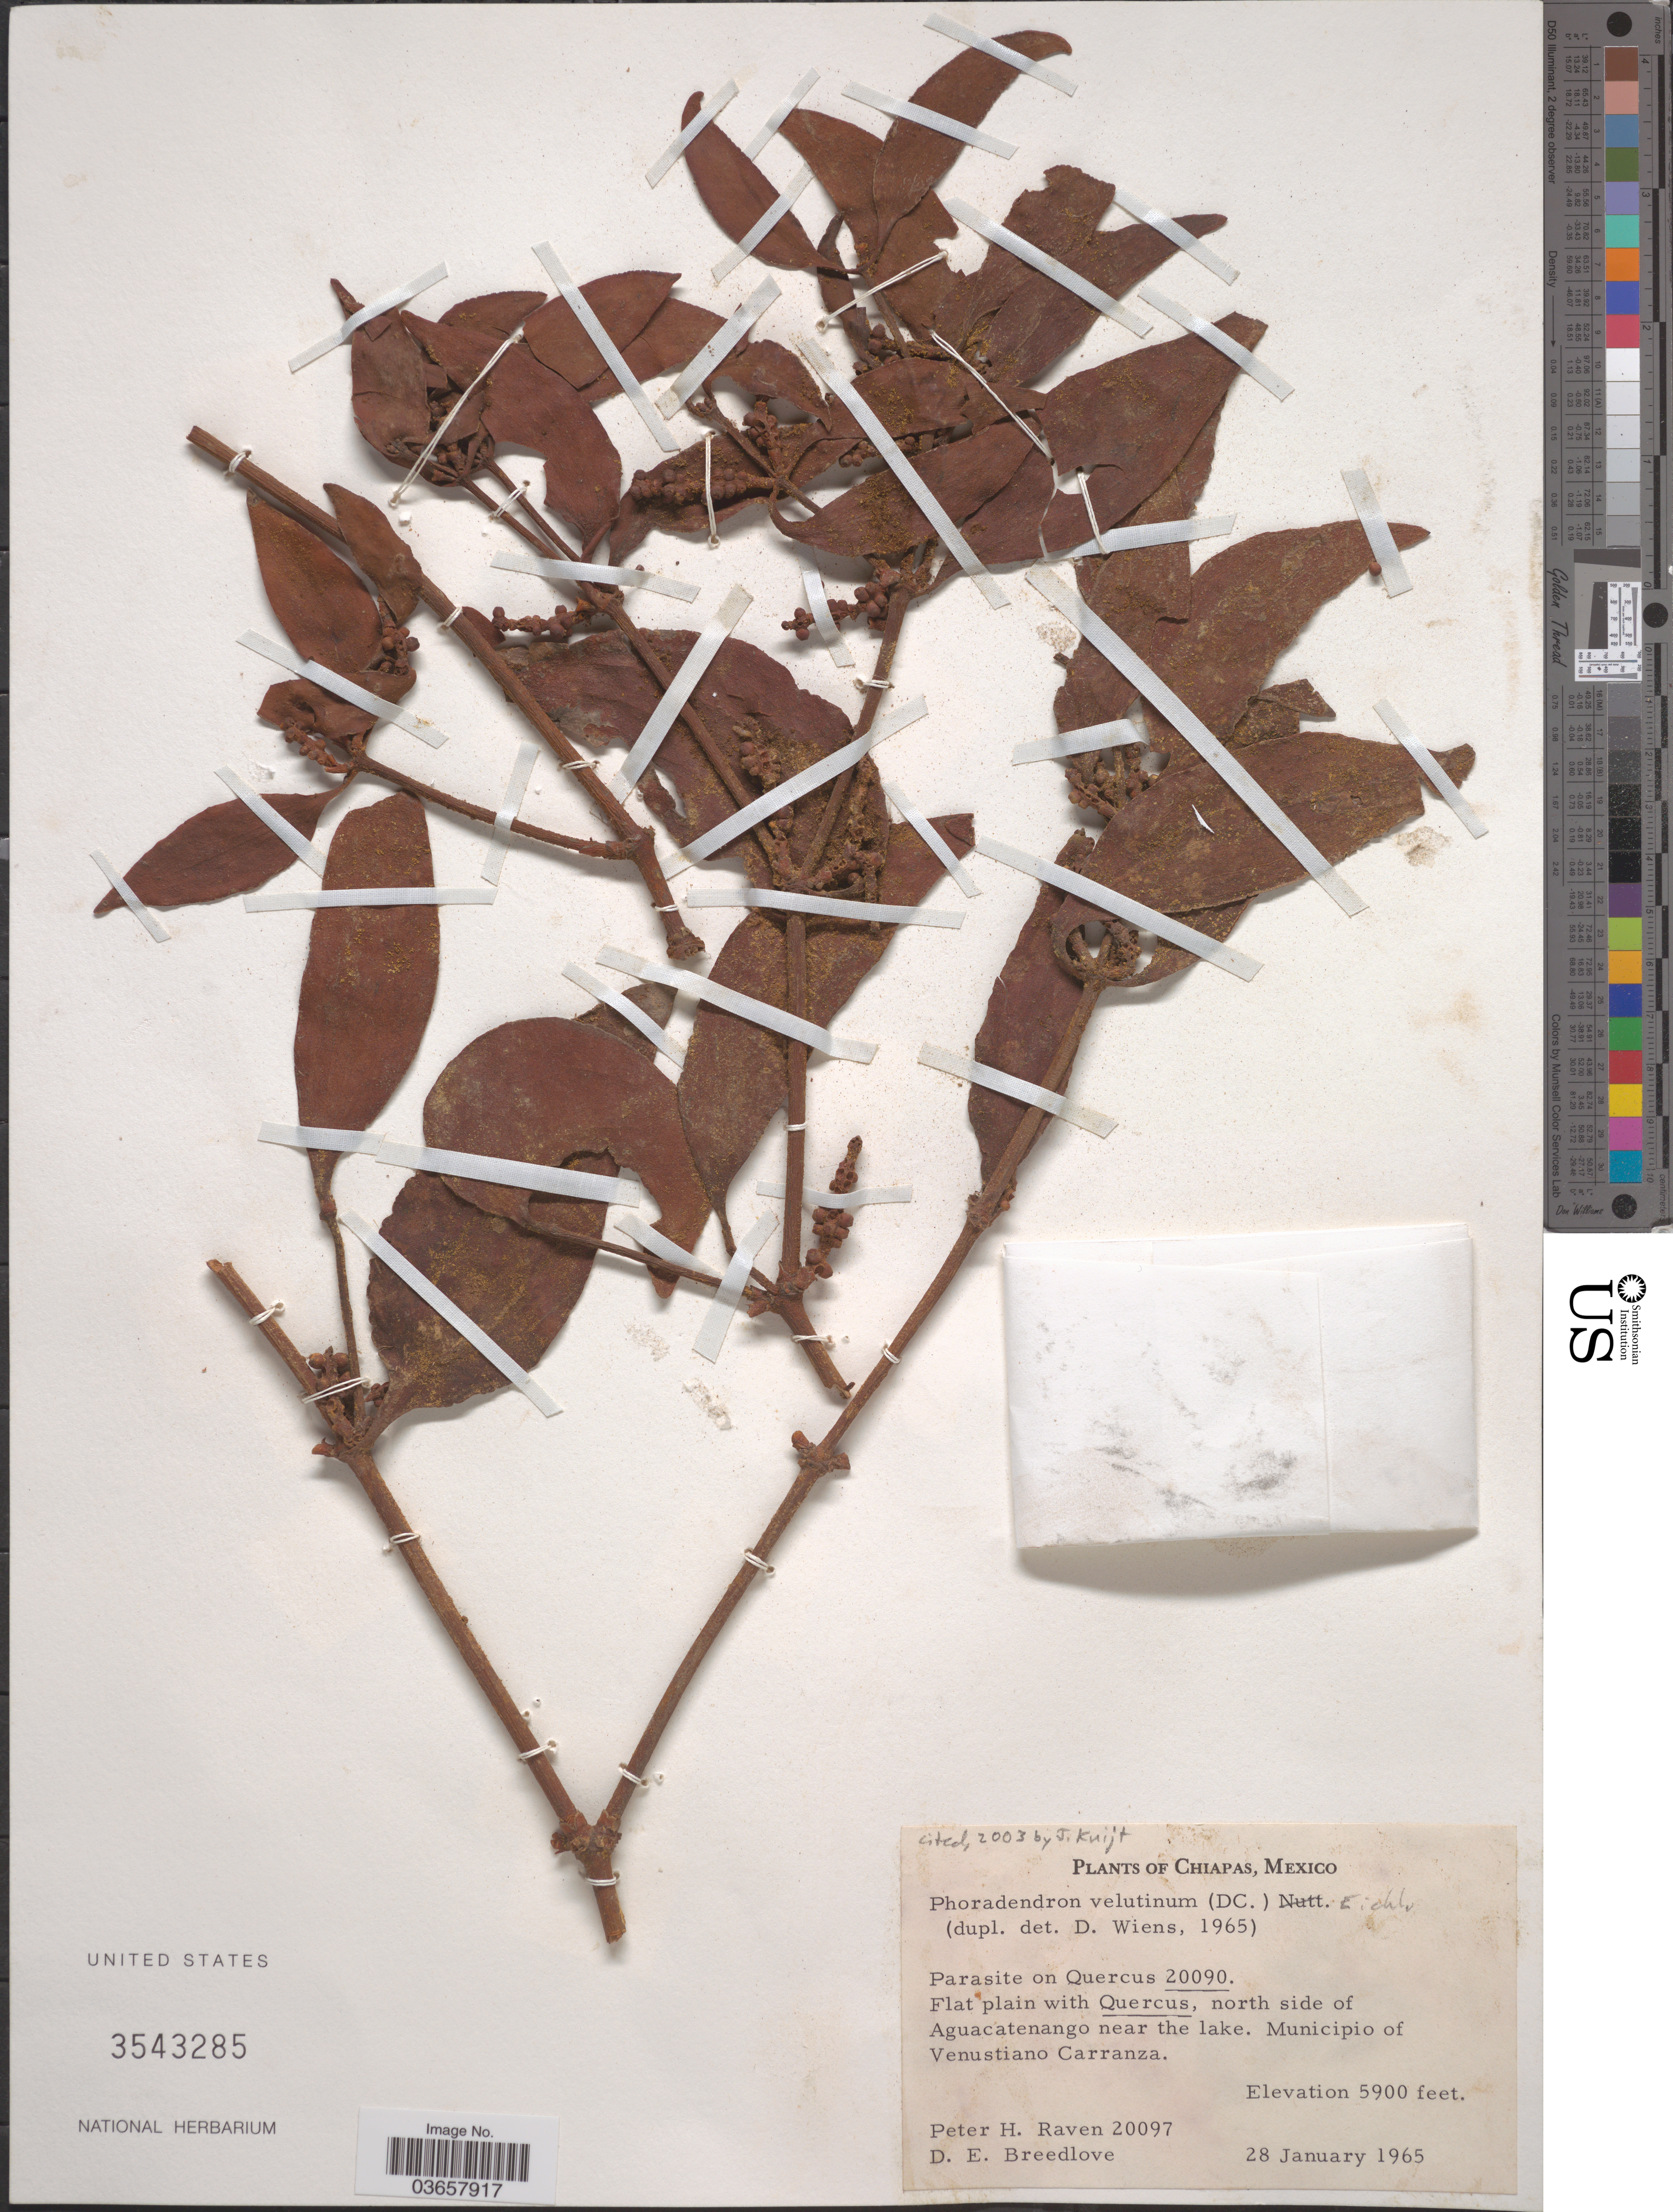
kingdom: Plantae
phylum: Tracheophyta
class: Magnoliopsida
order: Santalales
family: Viscaceae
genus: Phoradendron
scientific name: Phoradendron velutinum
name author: (DC.) Oliv.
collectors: P. Raven & D. E. Breedlove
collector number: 20097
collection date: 1965-01-28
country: Mexico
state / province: Chiapas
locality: North side of Aguacatenango near the lake. Municipio of Venustiano Carranza.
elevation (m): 1798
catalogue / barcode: US 3543285